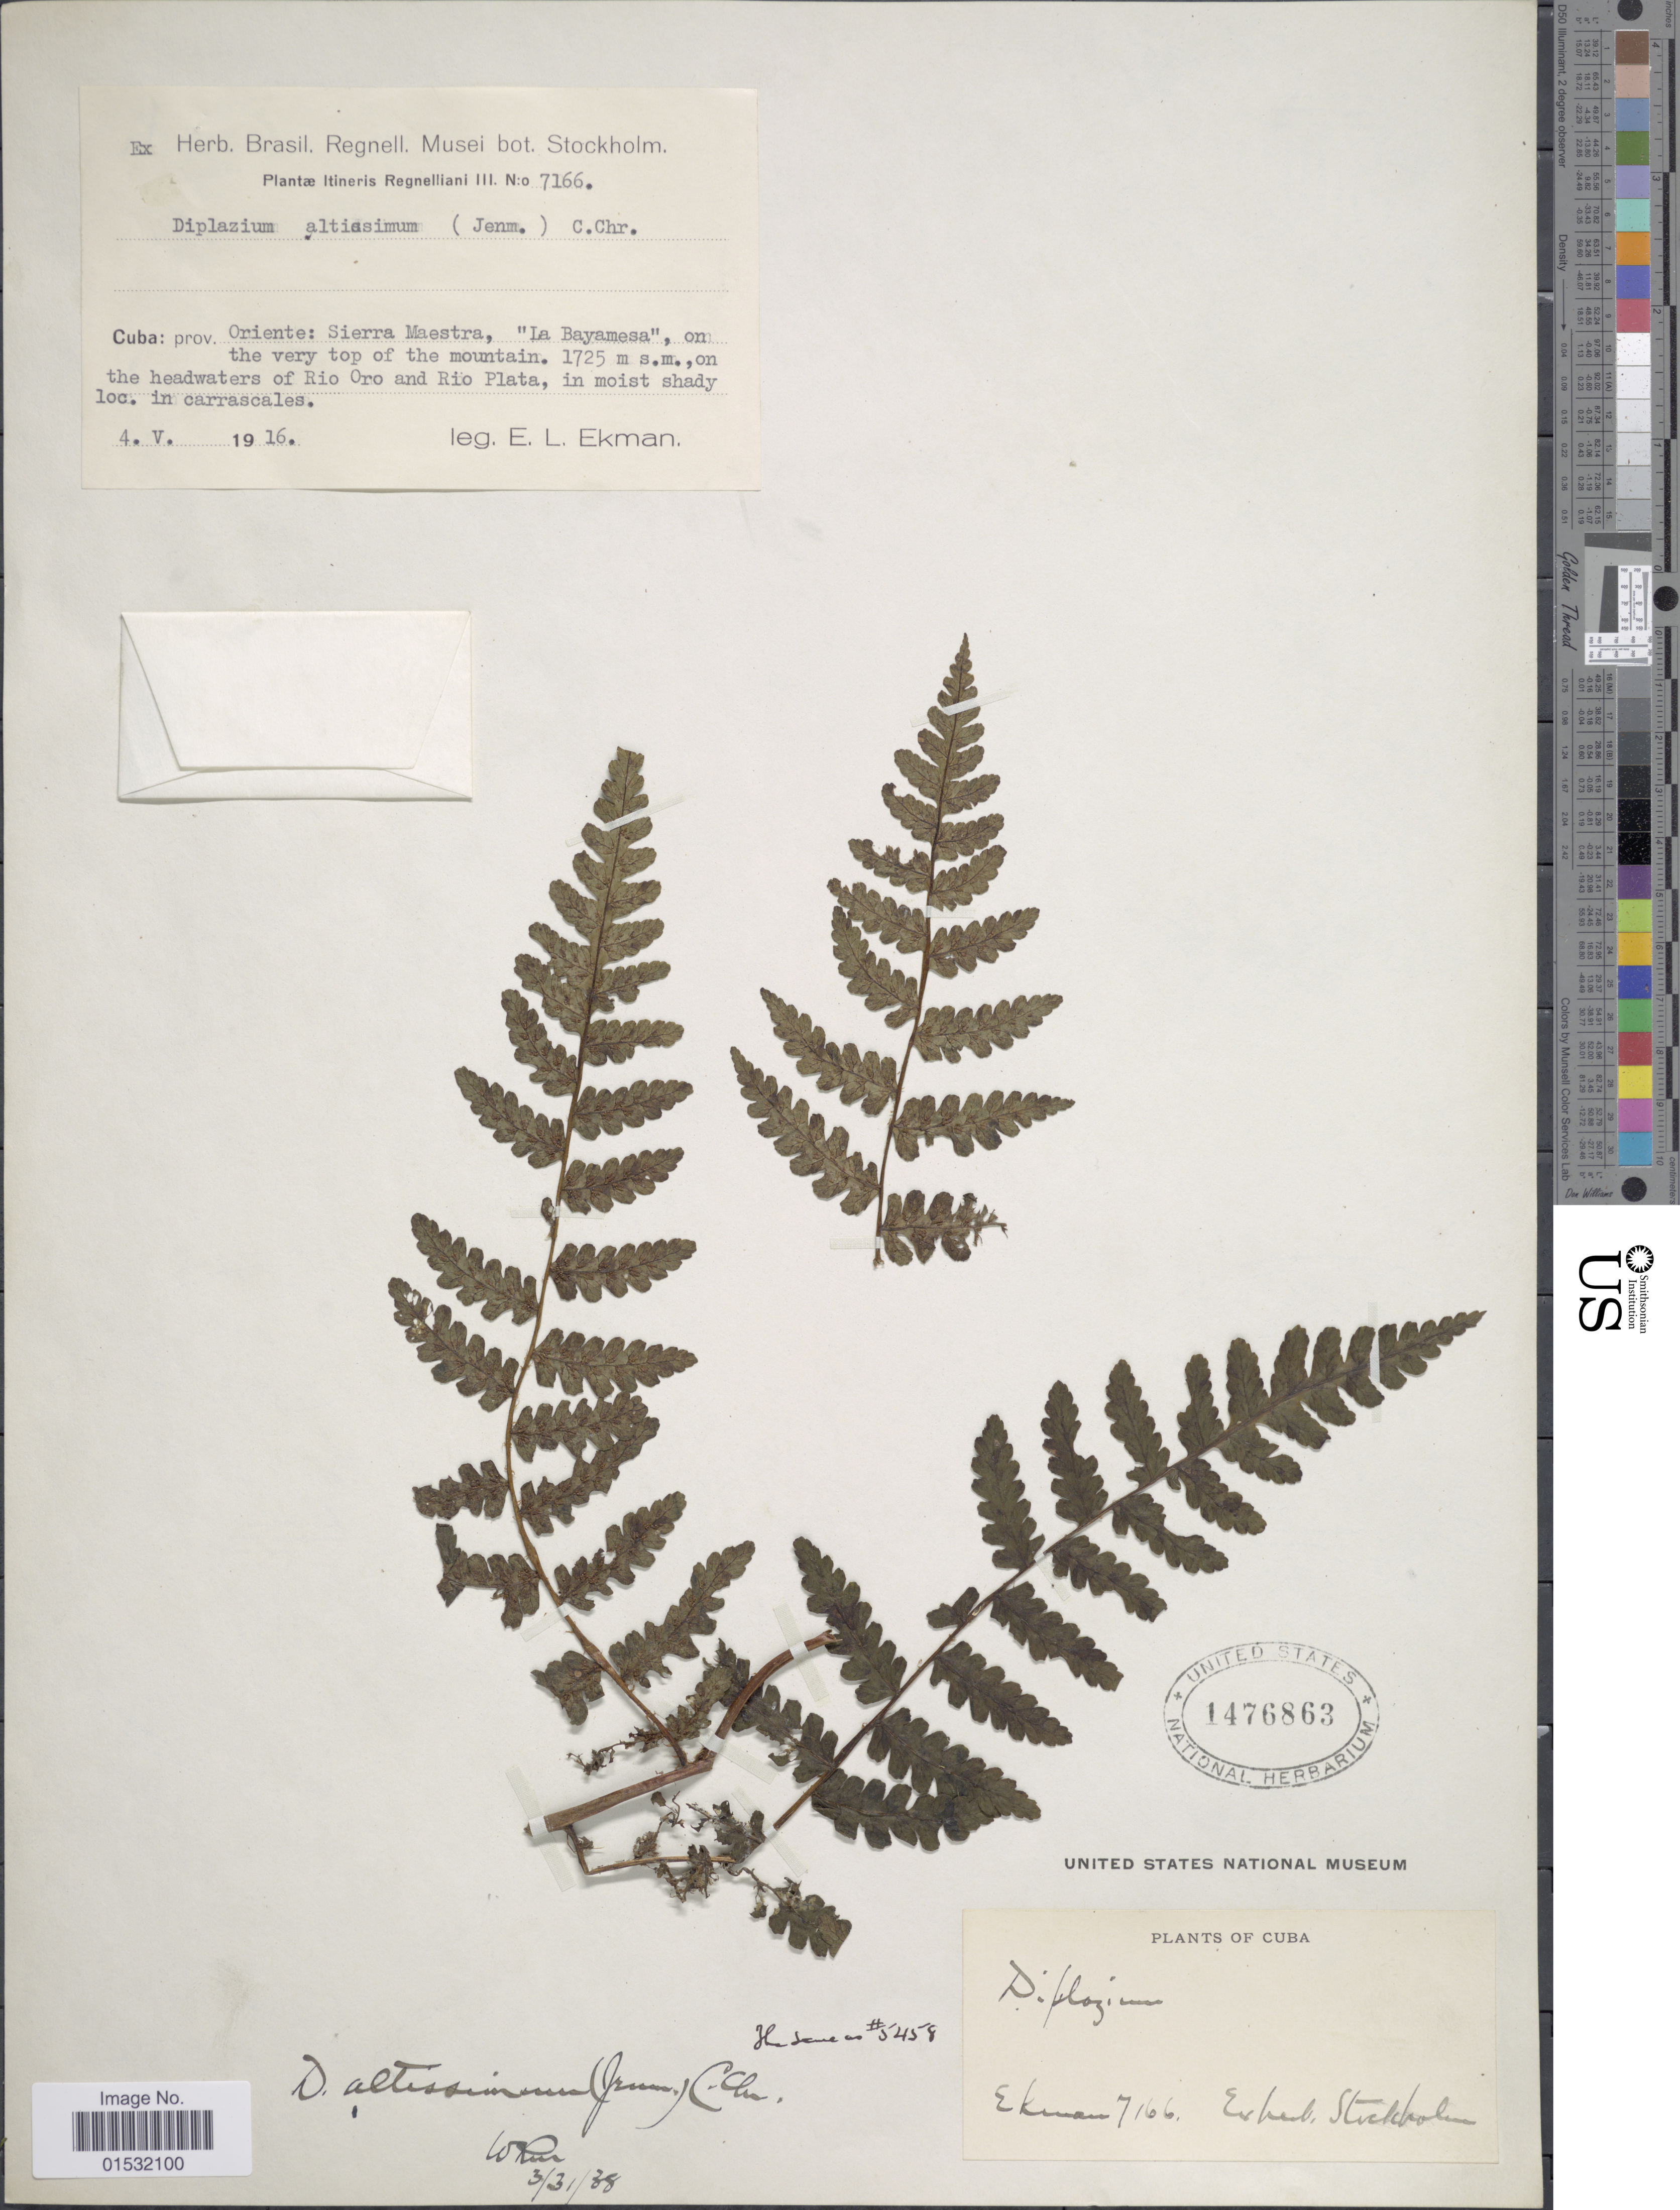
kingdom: Plantae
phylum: Tracheophyta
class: Polypodiopsida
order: Polypodiales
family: Athyriaceae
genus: Diplazium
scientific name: Diplazium altissimum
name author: (Jenman) C. Chr.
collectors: E. L. Ekman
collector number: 7166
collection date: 1916-05-04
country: Cuba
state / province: Oriente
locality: Sierra Maestra, "La Bayamesa", on the very top of the mountain, on the headwaters of Rio Oro and Rio Plata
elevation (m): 1725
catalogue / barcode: US 1476863